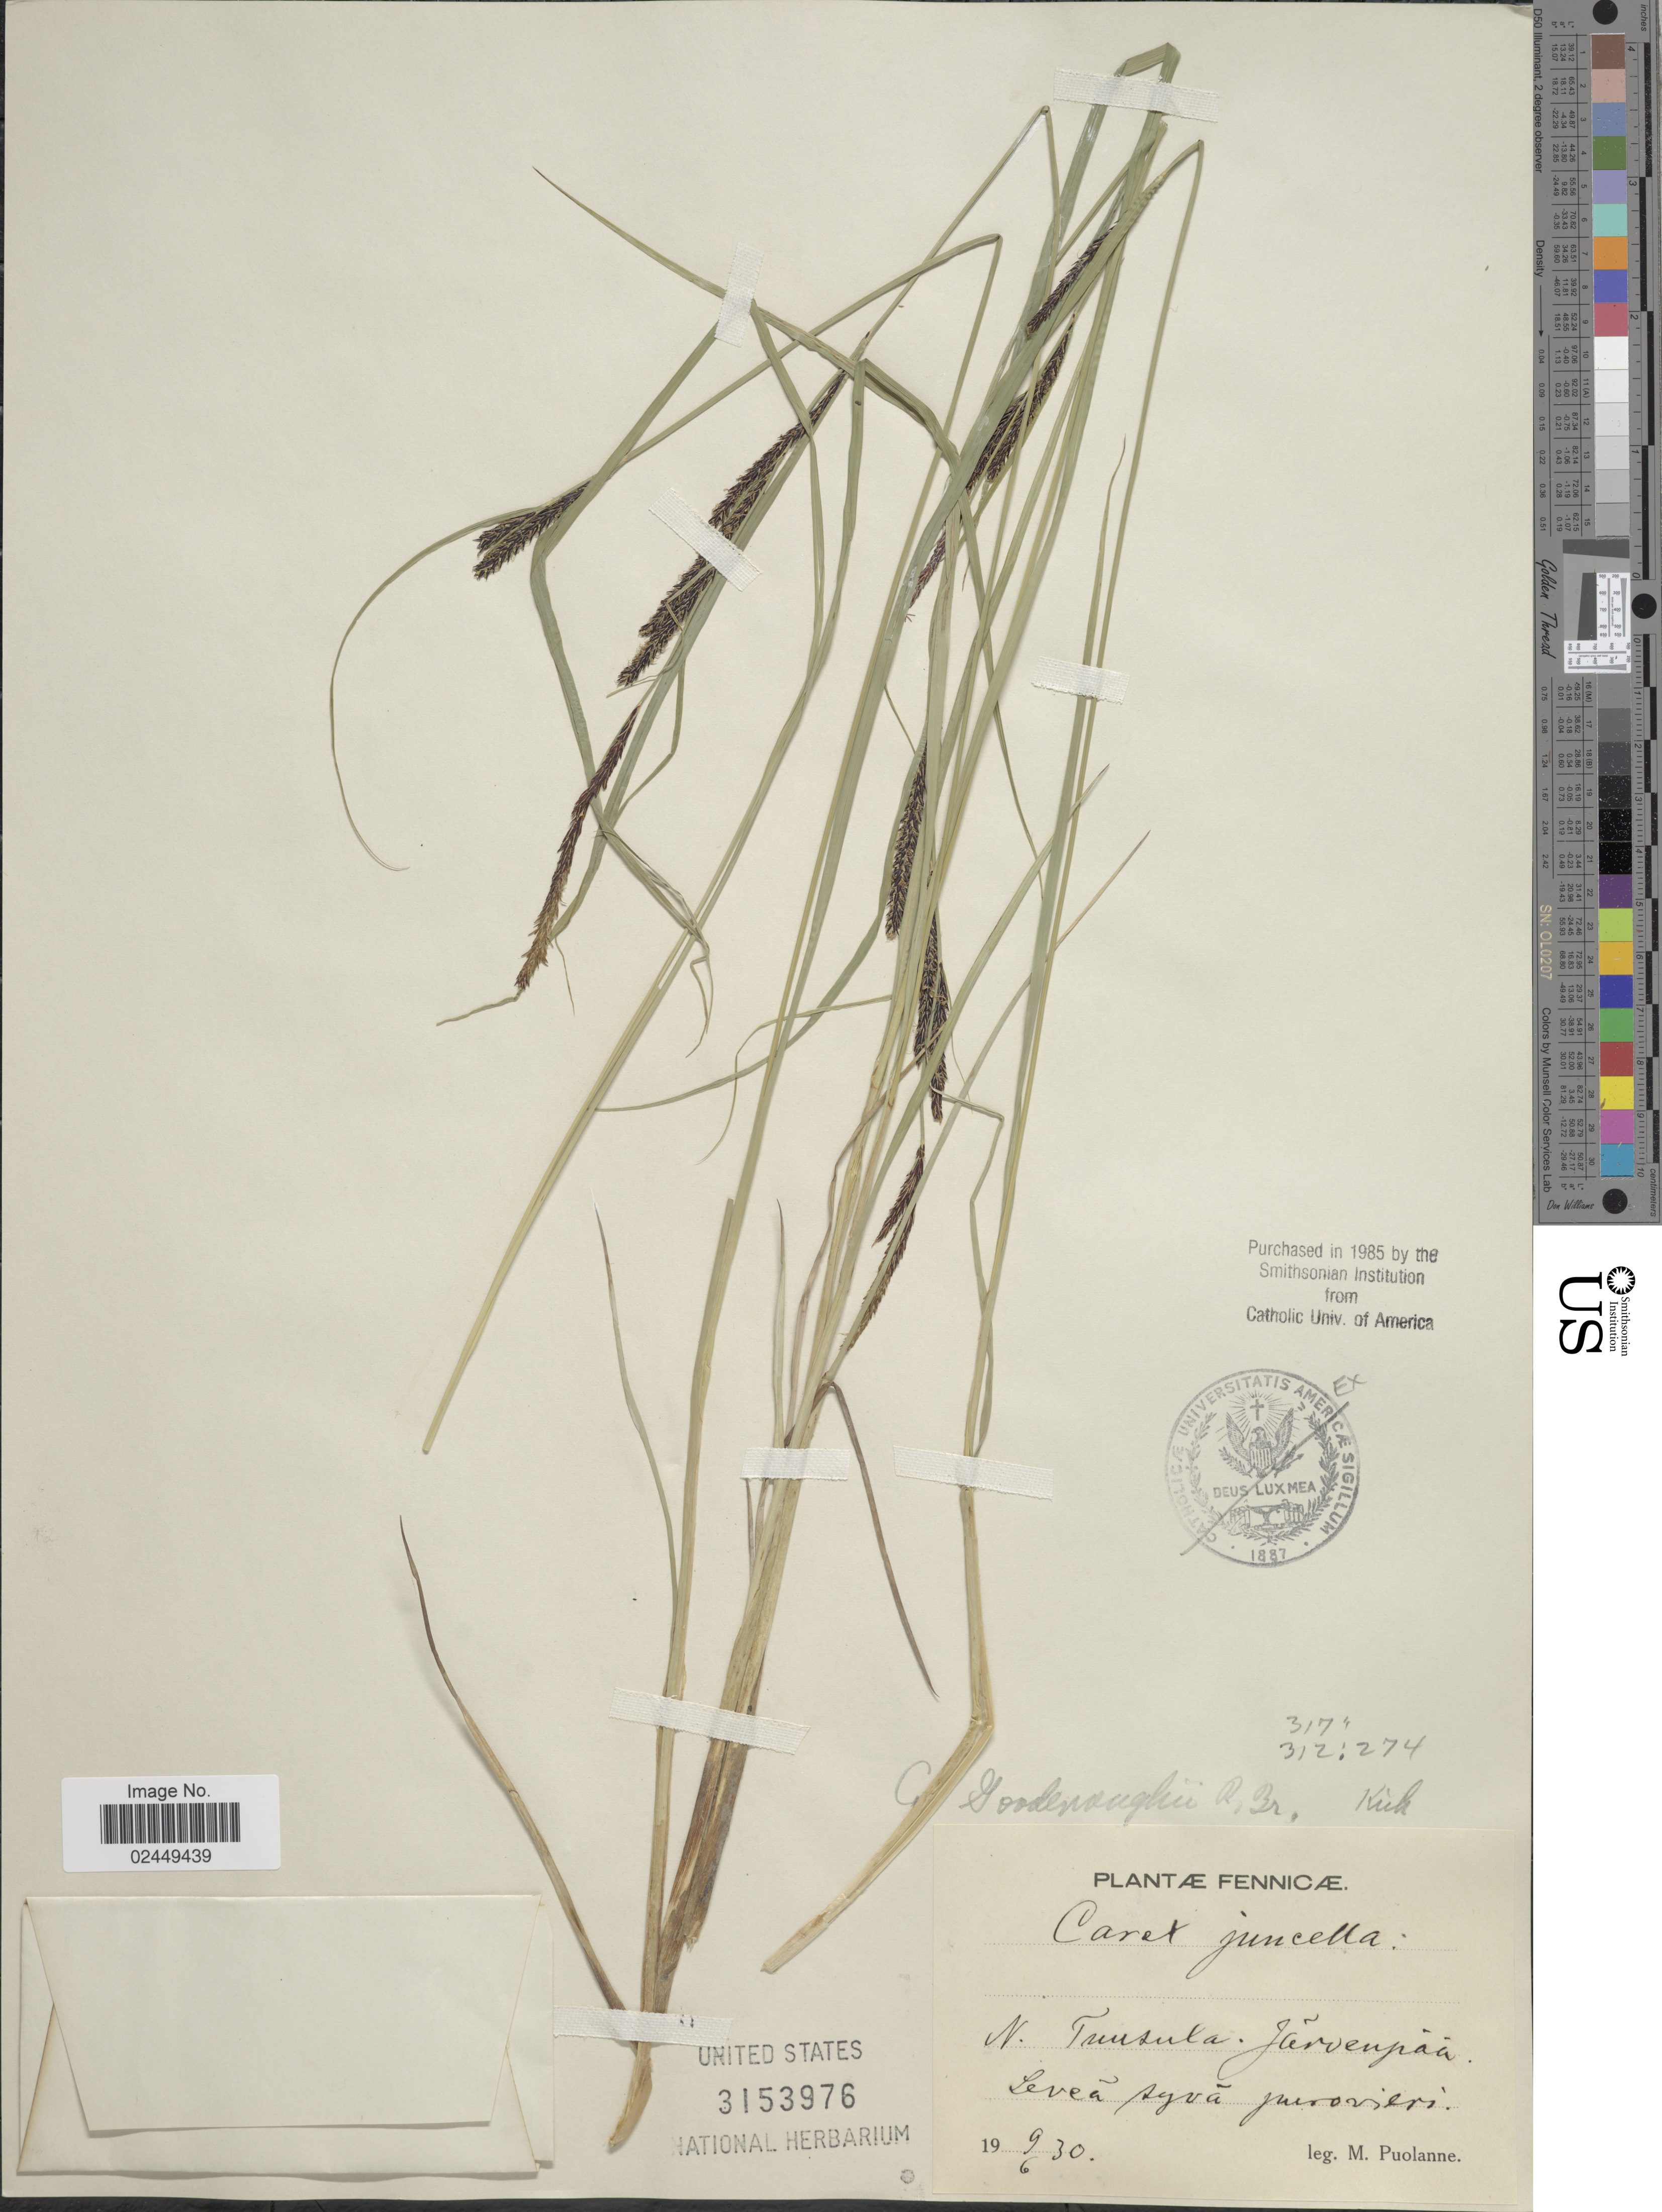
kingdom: Plantae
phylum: Tracheophyta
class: Liliopsida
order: Poales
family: Cyperaceae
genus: Carex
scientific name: Carex nigra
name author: (L.) Reichard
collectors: M. Puolanne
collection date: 1930-06-09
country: Finland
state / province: Uusimaa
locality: Tuusula, Järvenpää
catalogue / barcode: US 315397